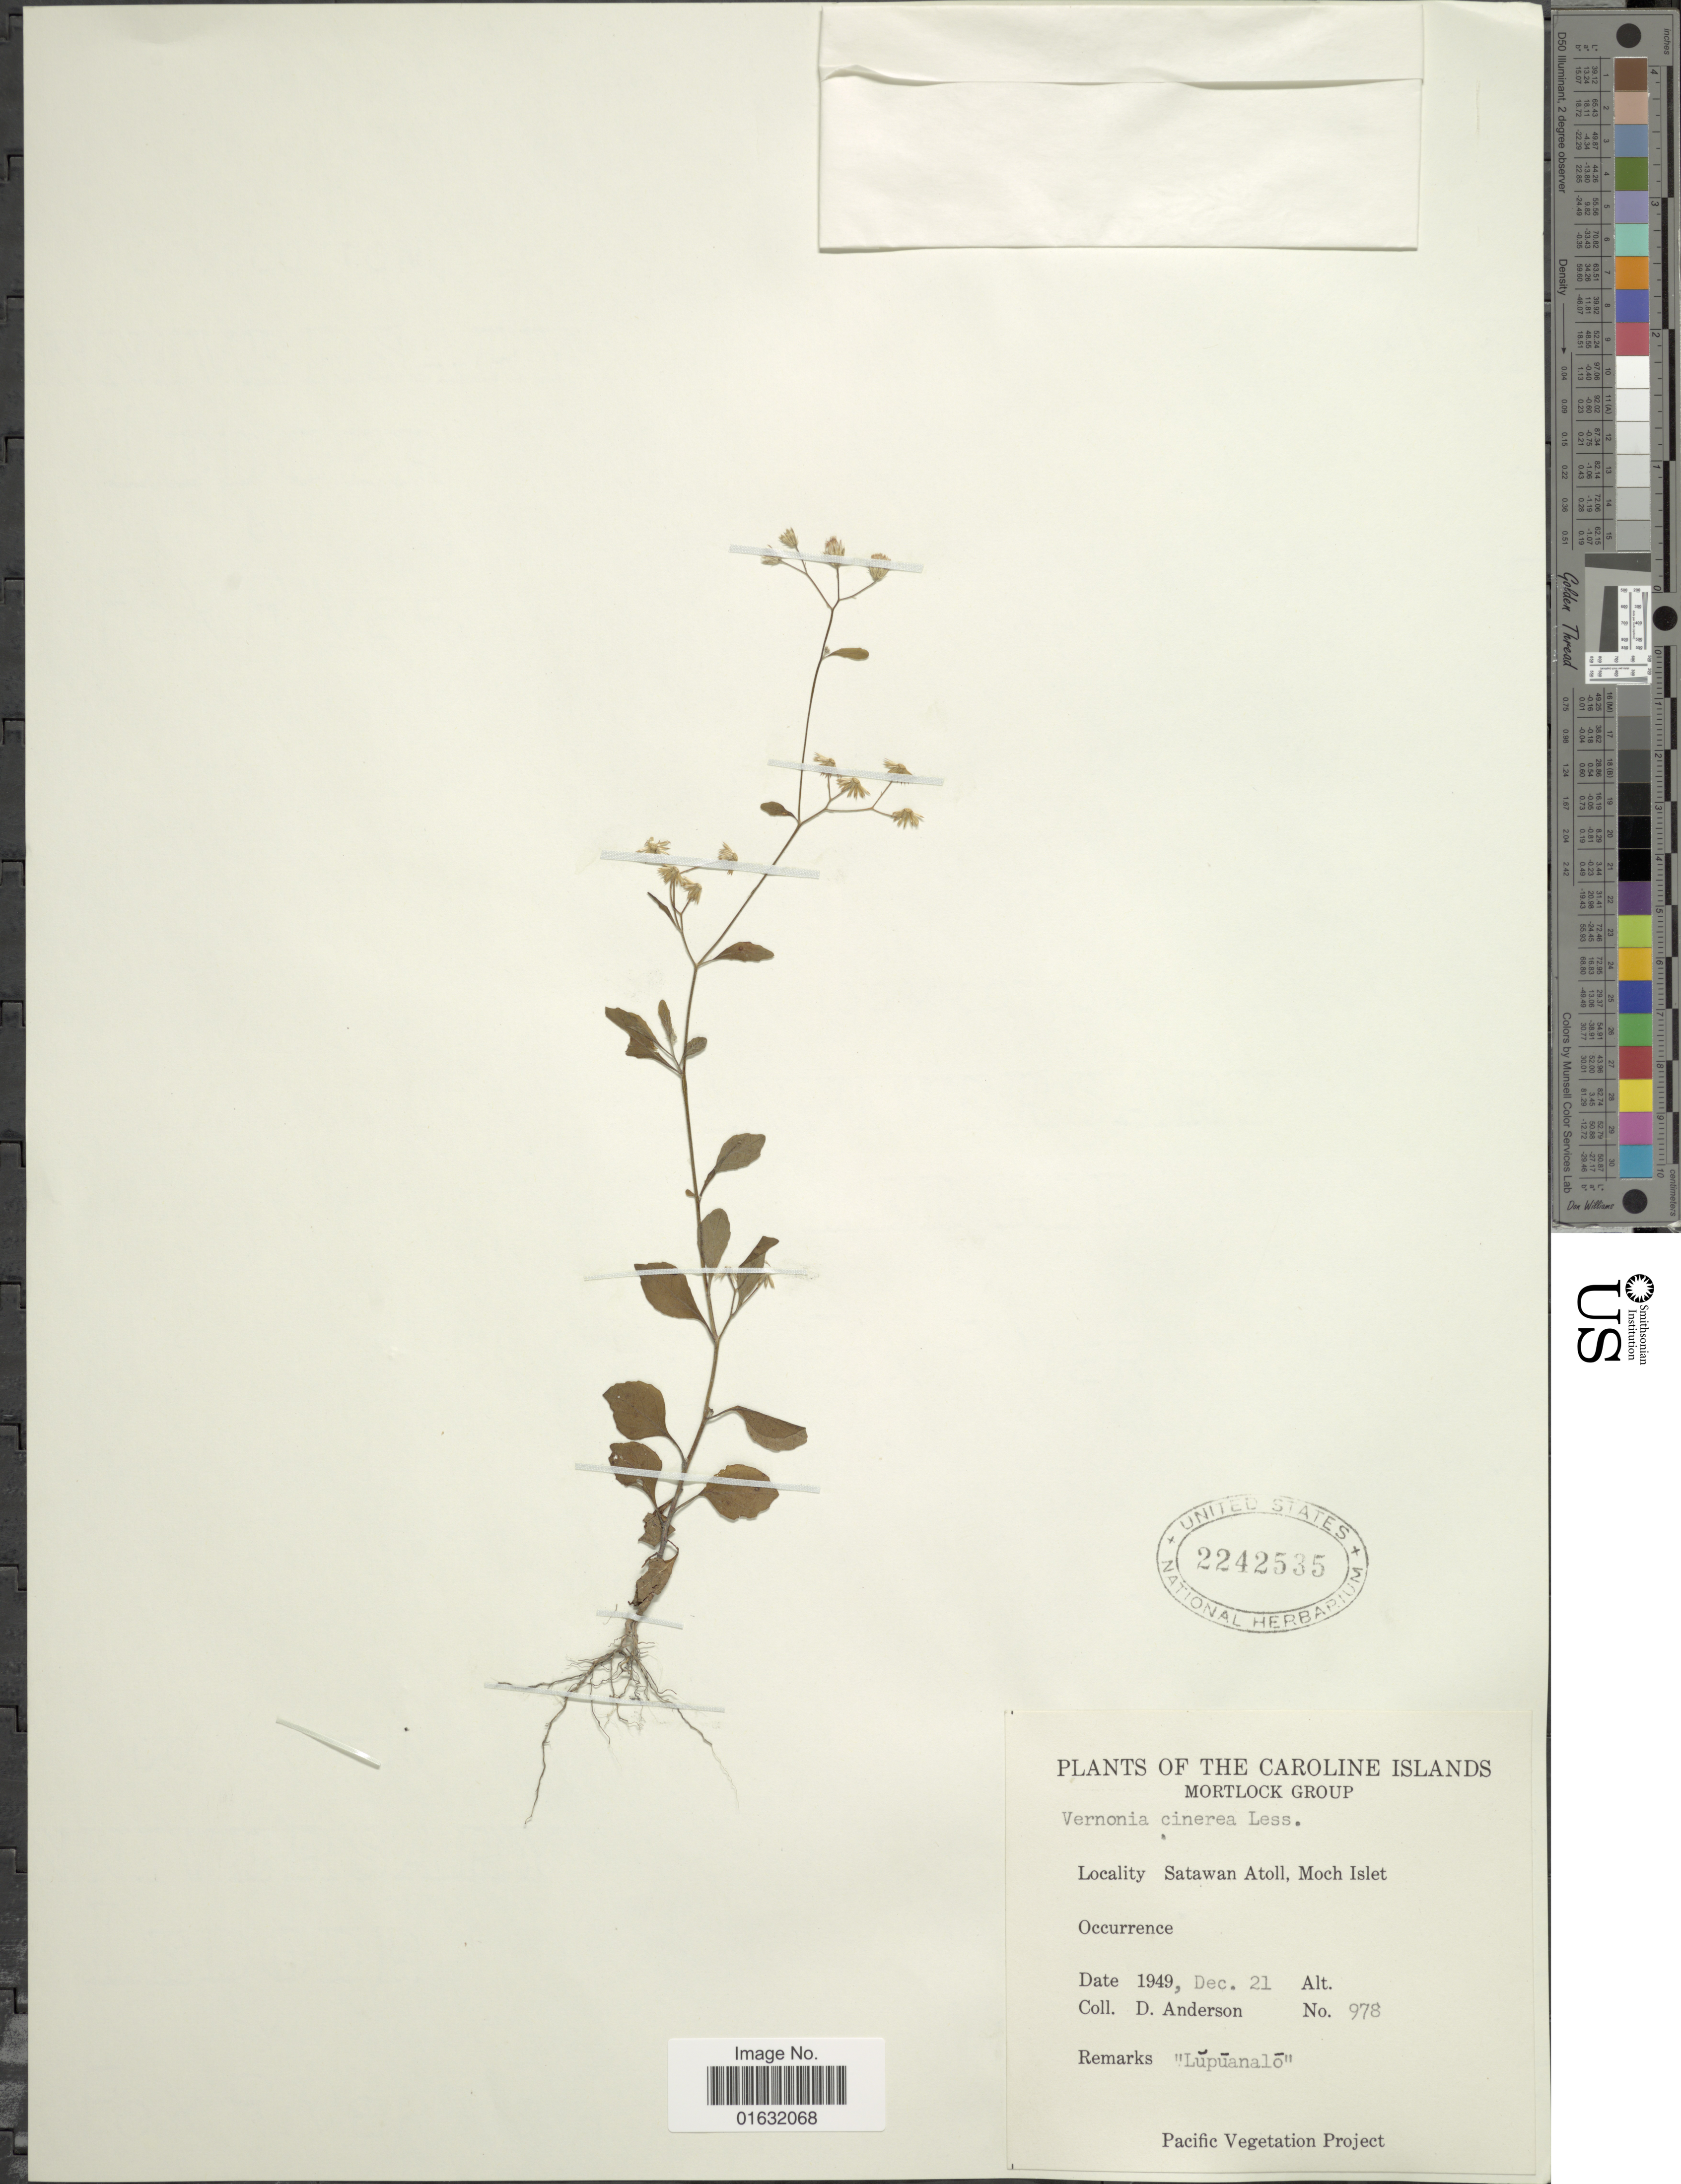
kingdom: Plantae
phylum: Tracheophyta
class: Magnoliopsida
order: Asterales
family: Asteraceae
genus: Cyanthillium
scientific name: Cyanthillium cinereum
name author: (L.) H. Rob.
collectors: D. Anderson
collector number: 978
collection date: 1949-12-21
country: Micronesia, Federated States of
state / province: Truk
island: Satawan Atoll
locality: Mortlock Group, Satawan Atoll, Moch Islet.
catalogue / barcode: US 2242535